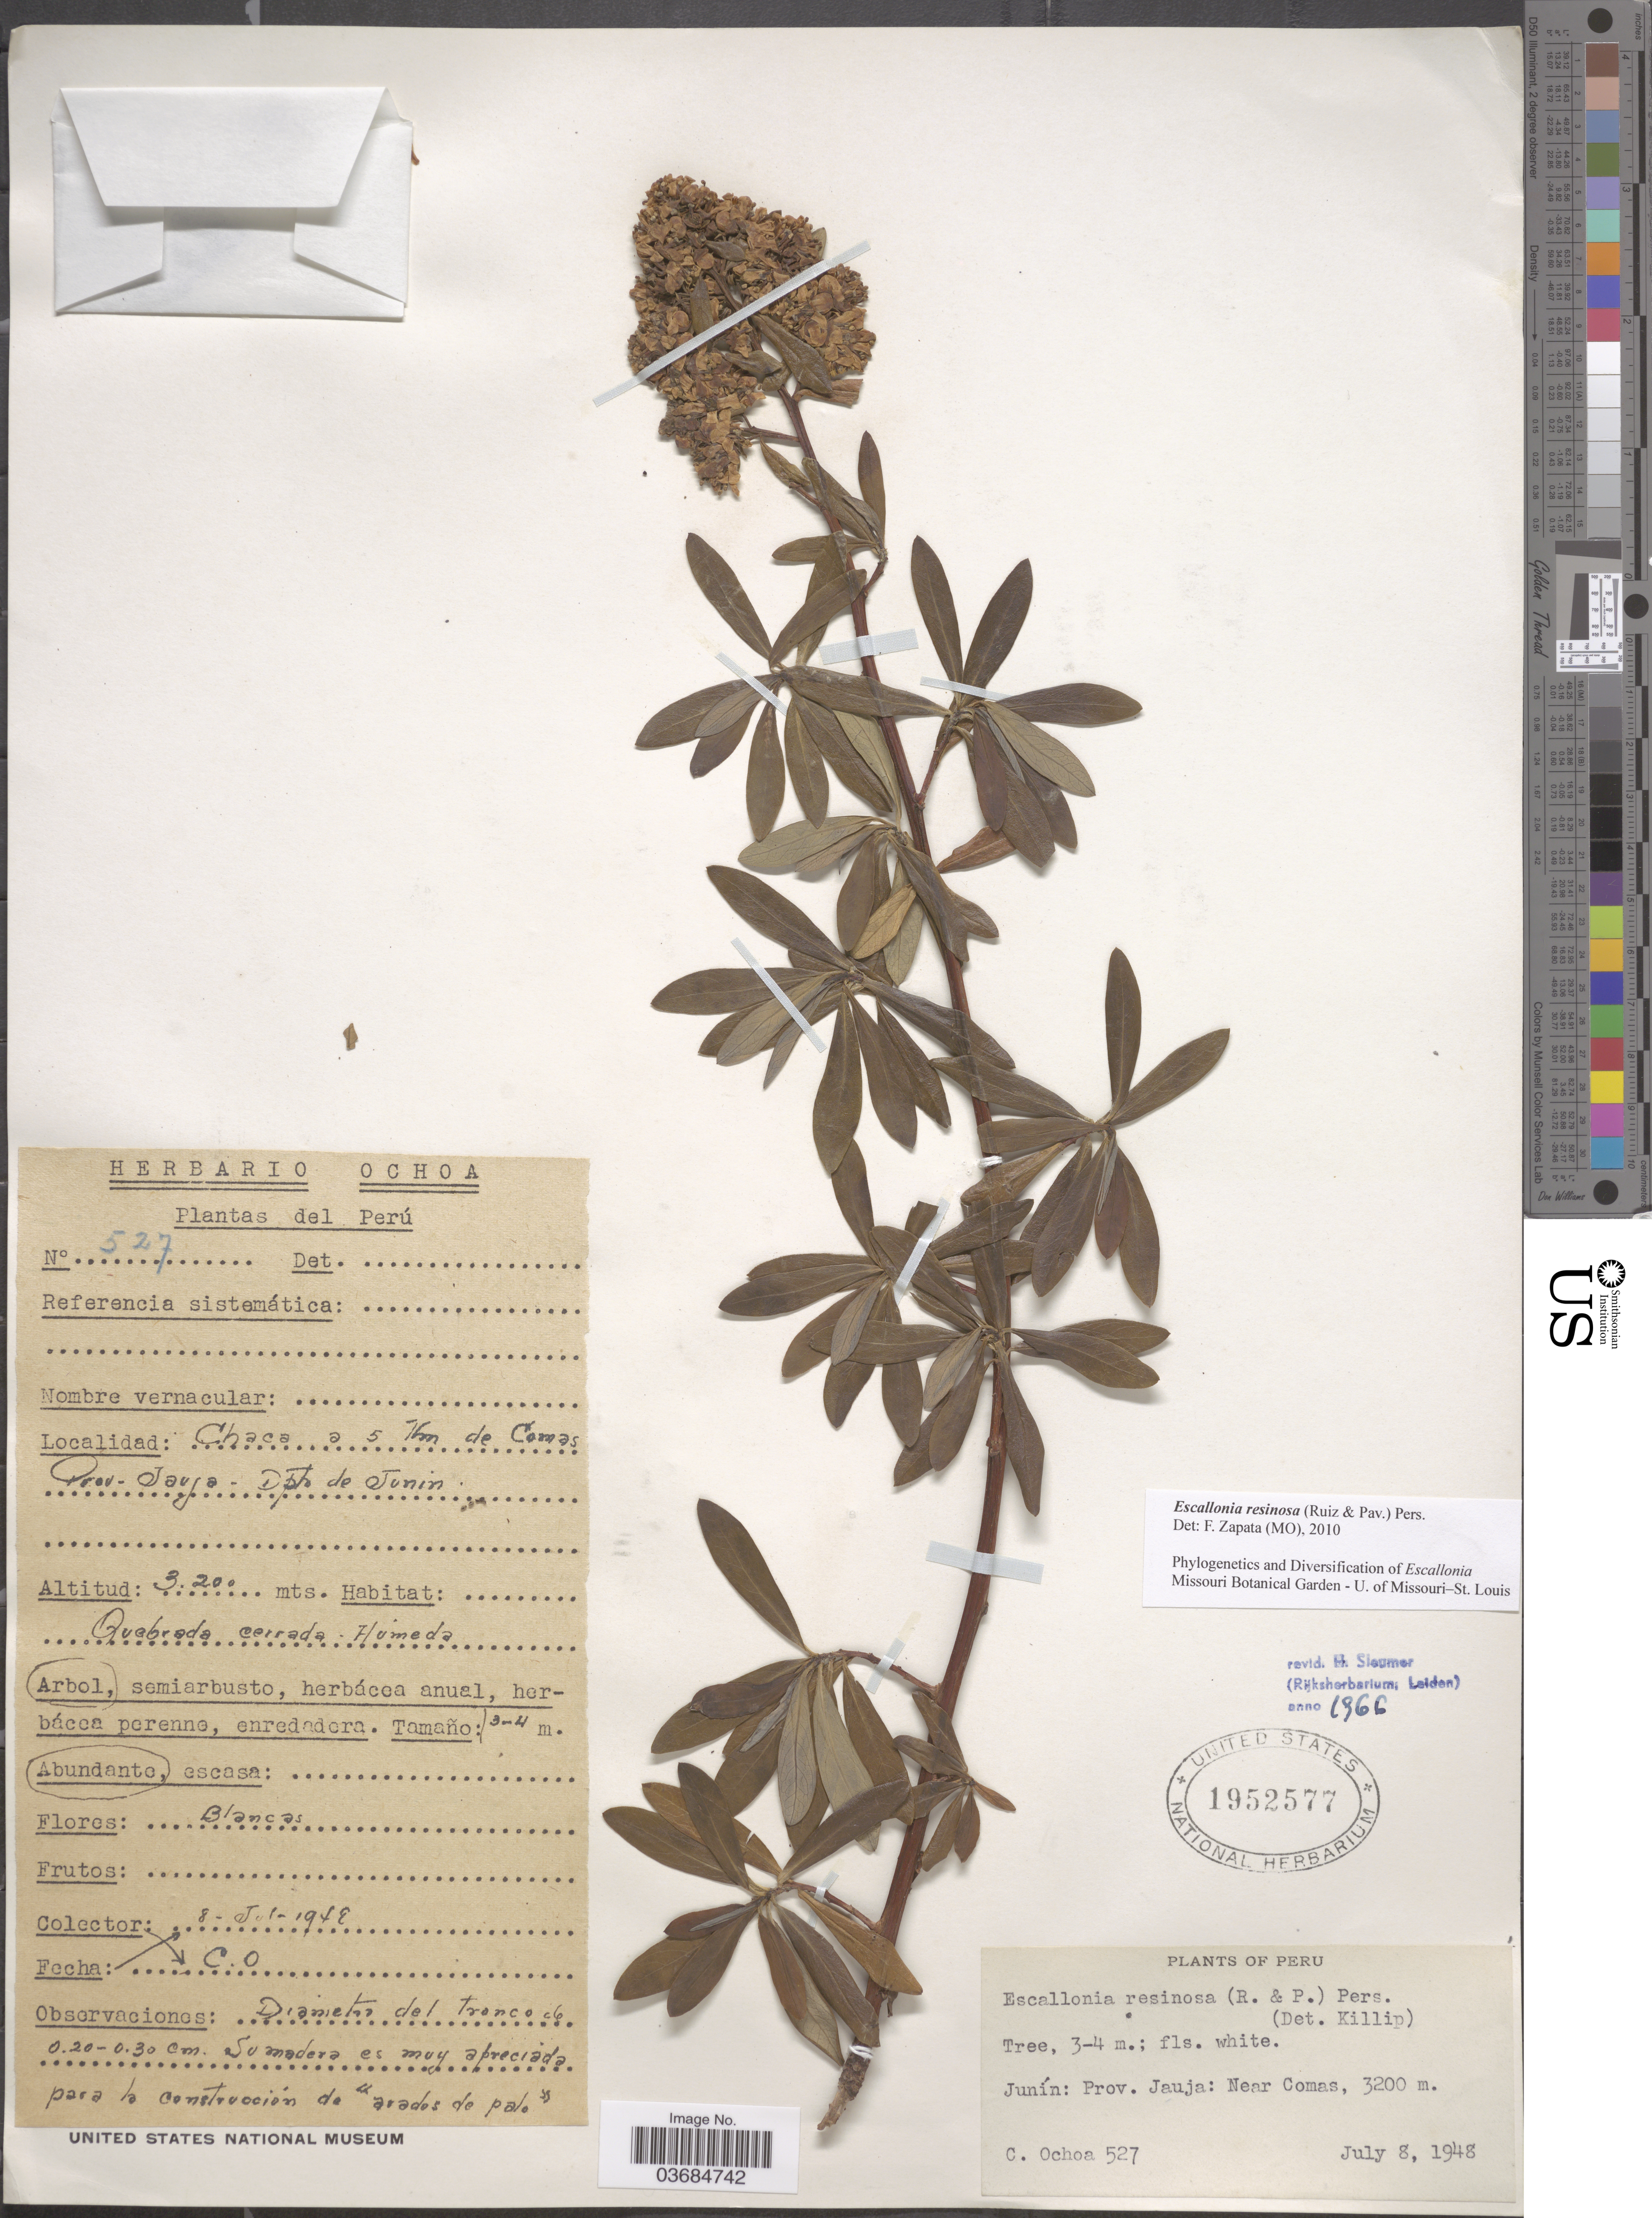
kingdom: Plantae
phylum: Tracheophyta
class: Magnoliopsida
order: Escalloniales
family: Escalloniaceae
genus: Escallonia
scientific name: Escallonia resinosa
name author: (Ruiz & Pav.) Pers.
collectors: C. Ochoa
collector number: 527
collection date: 1948-07-08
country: Peru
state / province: Junín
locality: Chaca a 5 Km de Comas. Prov. Jauja. Dpto. de Junin.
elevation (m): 3200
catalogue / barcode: US 1952577